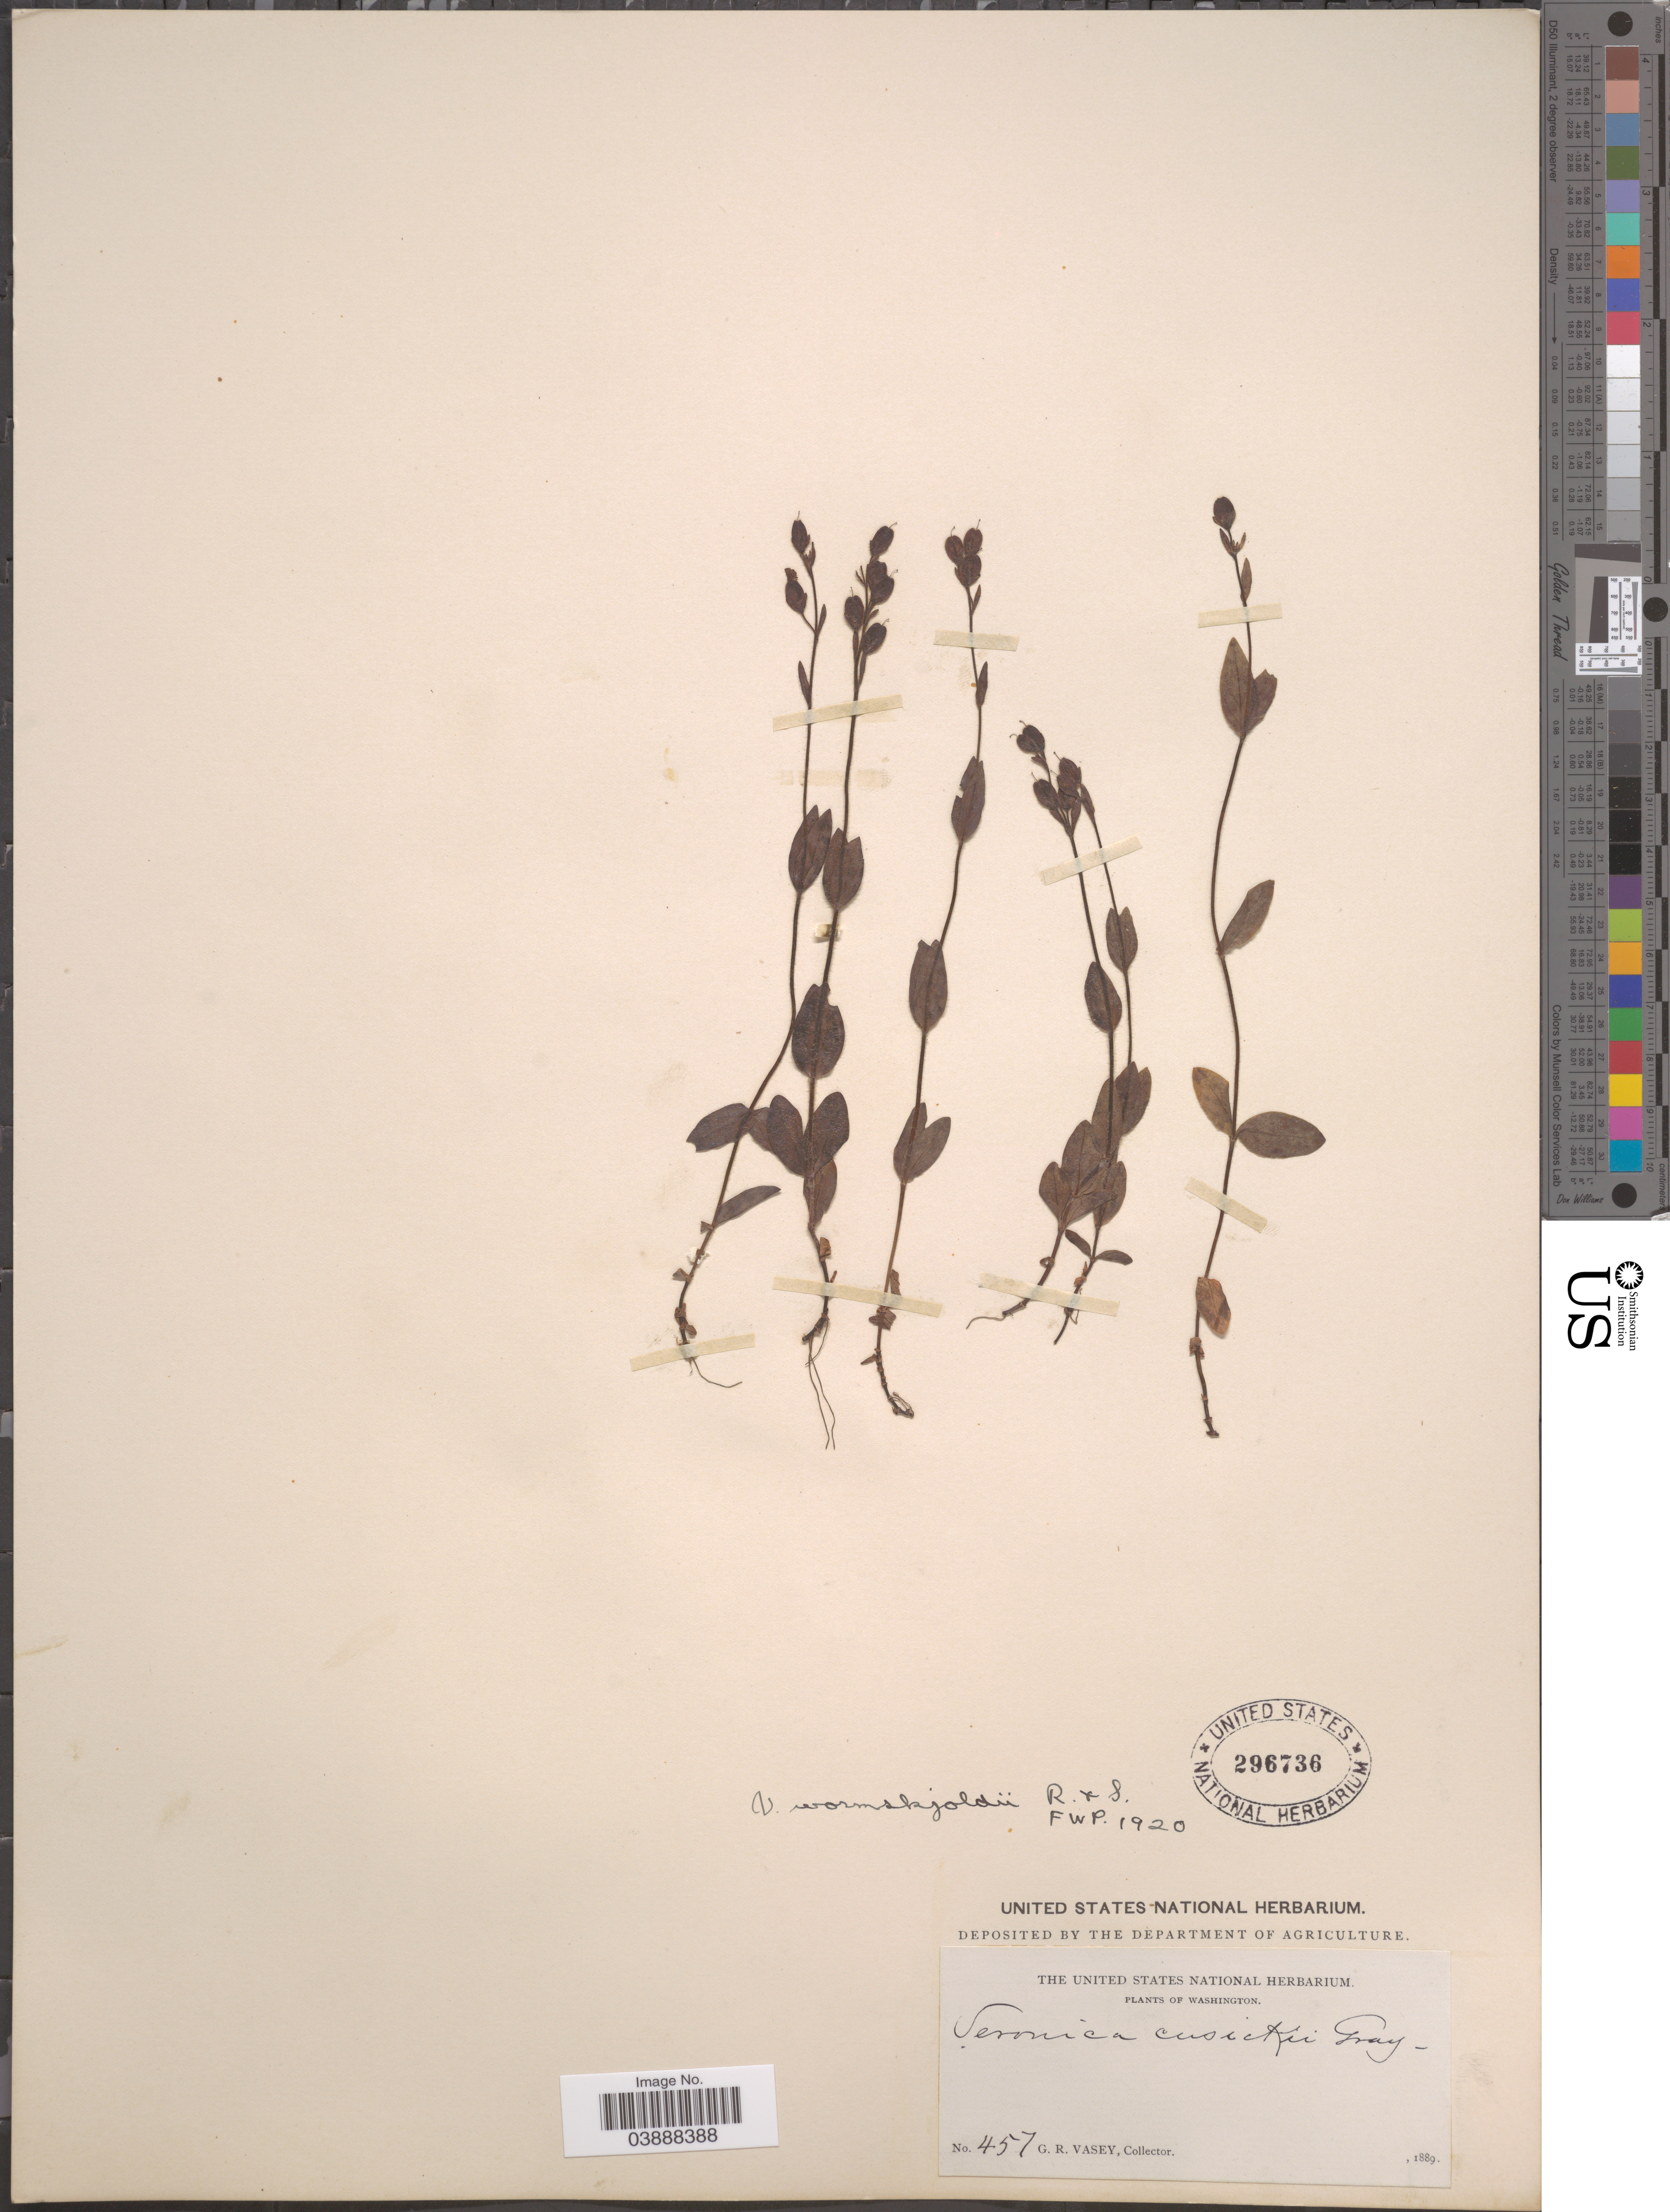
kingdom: Plantae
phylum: Tracheophyta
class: Magnoliopsida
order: Lamiales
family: Plantaginaceae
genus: Veronica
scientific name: Veronica wormskjoldii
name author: Roem. & Schult.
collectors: G. R. Vasey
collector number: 457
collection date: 1889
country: United States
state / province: Washington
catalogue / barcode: US 296736